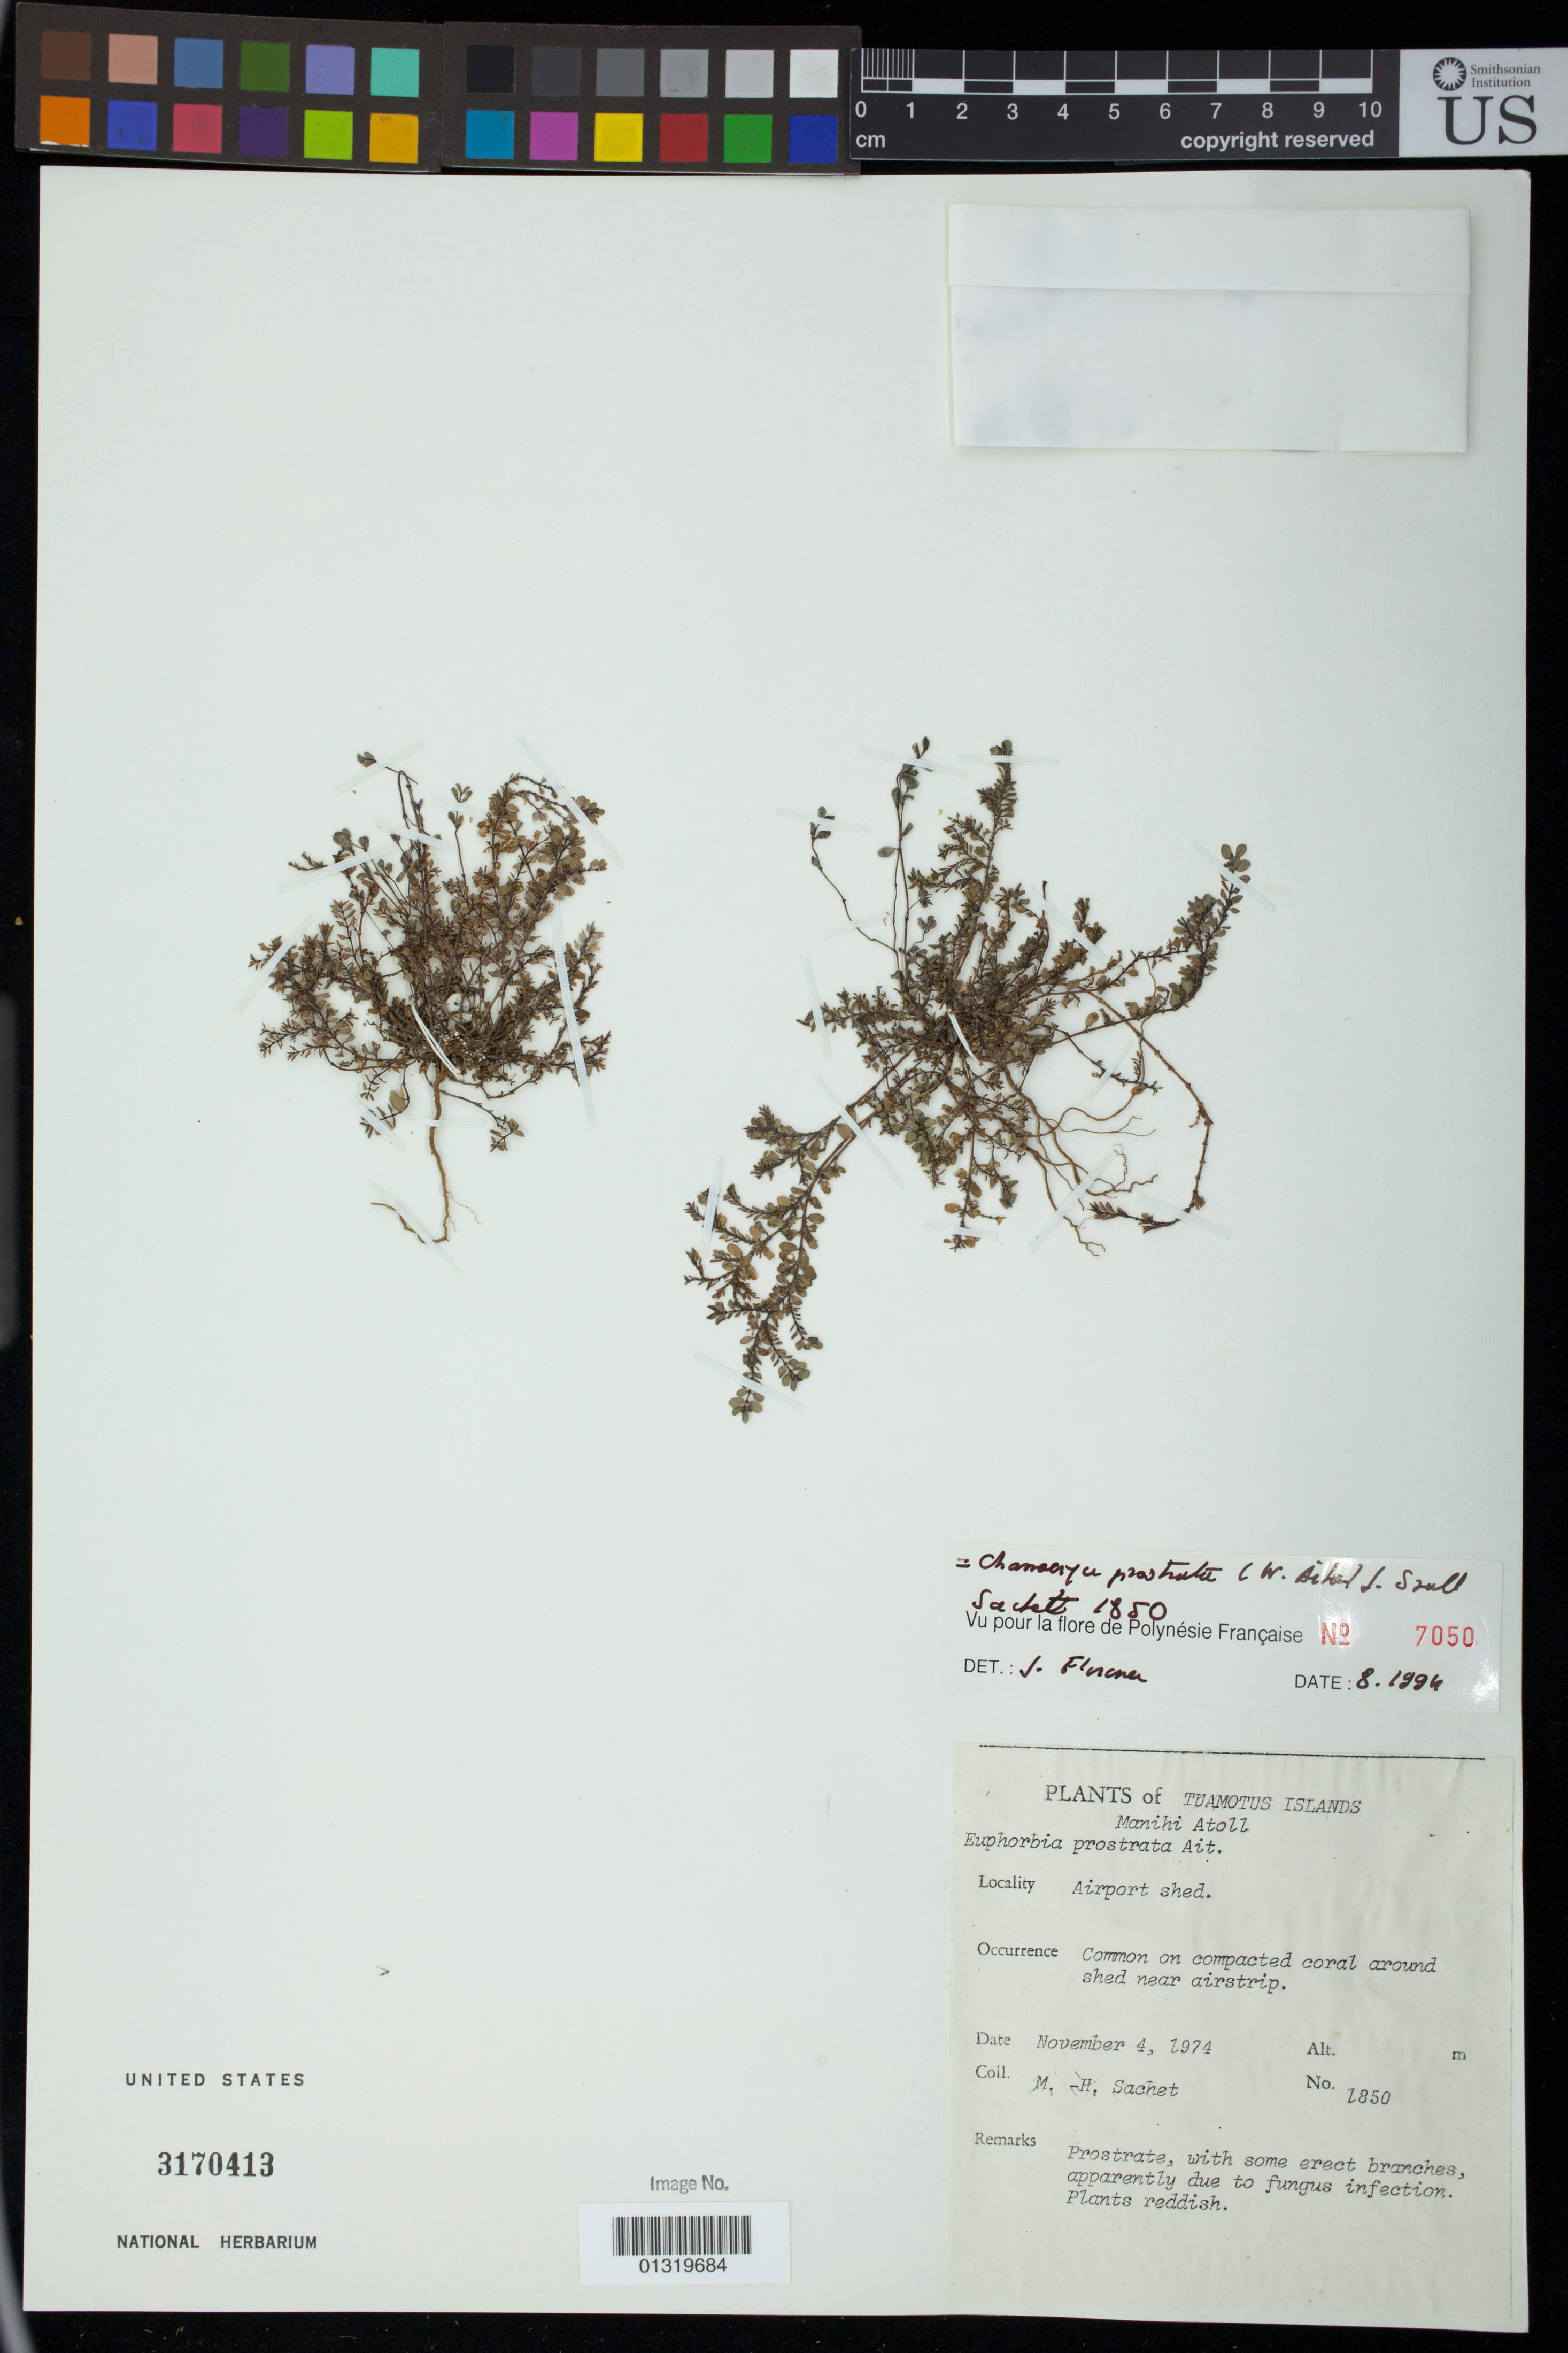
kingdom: Plantae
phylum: Tracheophyta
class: Magnoliopsida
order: Malpighiales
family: Euphorbiaceae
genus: Euphorbia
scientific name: Euphorbia prostrata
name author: Aiton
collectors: M.-H. Sachet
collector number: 1850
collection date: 1974-11-04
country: French Polynesia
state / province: Îles Tuamotu-Gambier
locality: Manihi Atoll; Airport shed.; near airstrip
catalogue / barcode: US 3170413